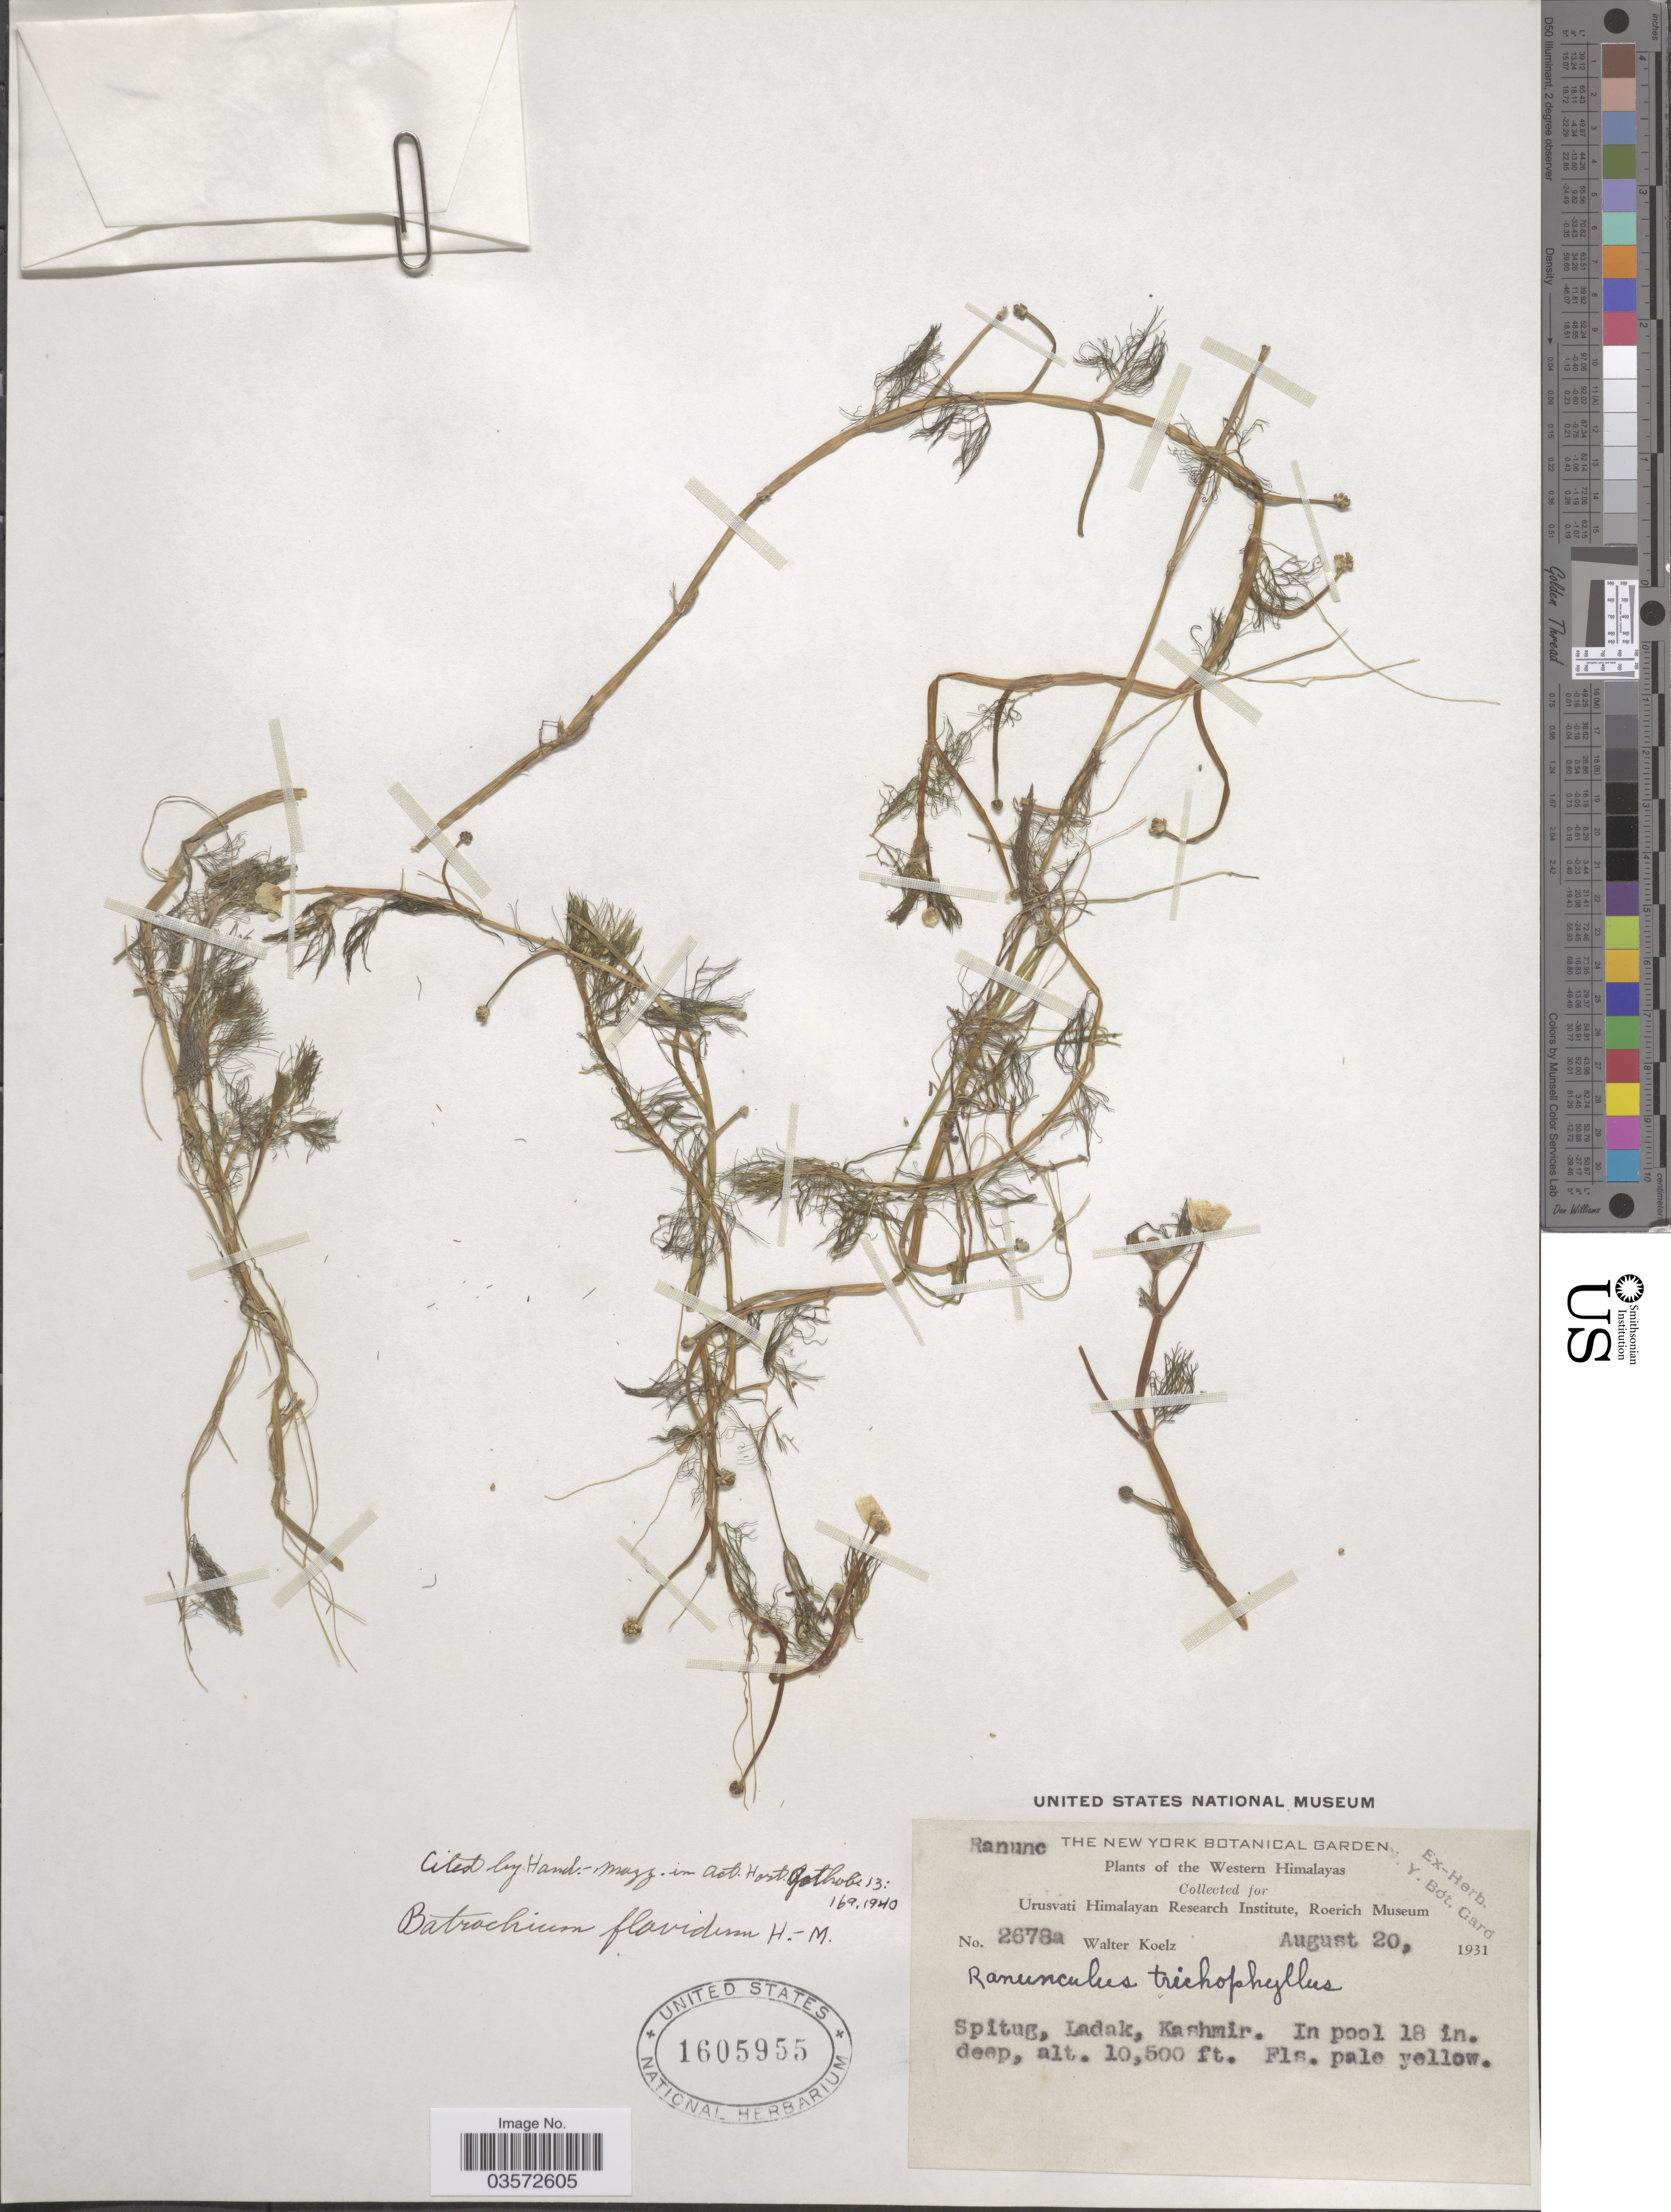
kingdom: Plantae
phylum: Tracheophyta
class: Magnoliopsida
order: Ranunculales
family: Ranunculaceae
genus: Ranunculus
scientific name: Ranunculus flavidus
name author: (Hand.-Mazz.) C.D.K. Cook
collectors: W. N. Koelz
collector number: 2678a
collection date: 1931-08-20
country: India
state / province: Ladakh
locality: Spitug, Ladak, Kashmir. Western Himalayas.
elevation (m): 3200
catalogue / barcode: US 1605955